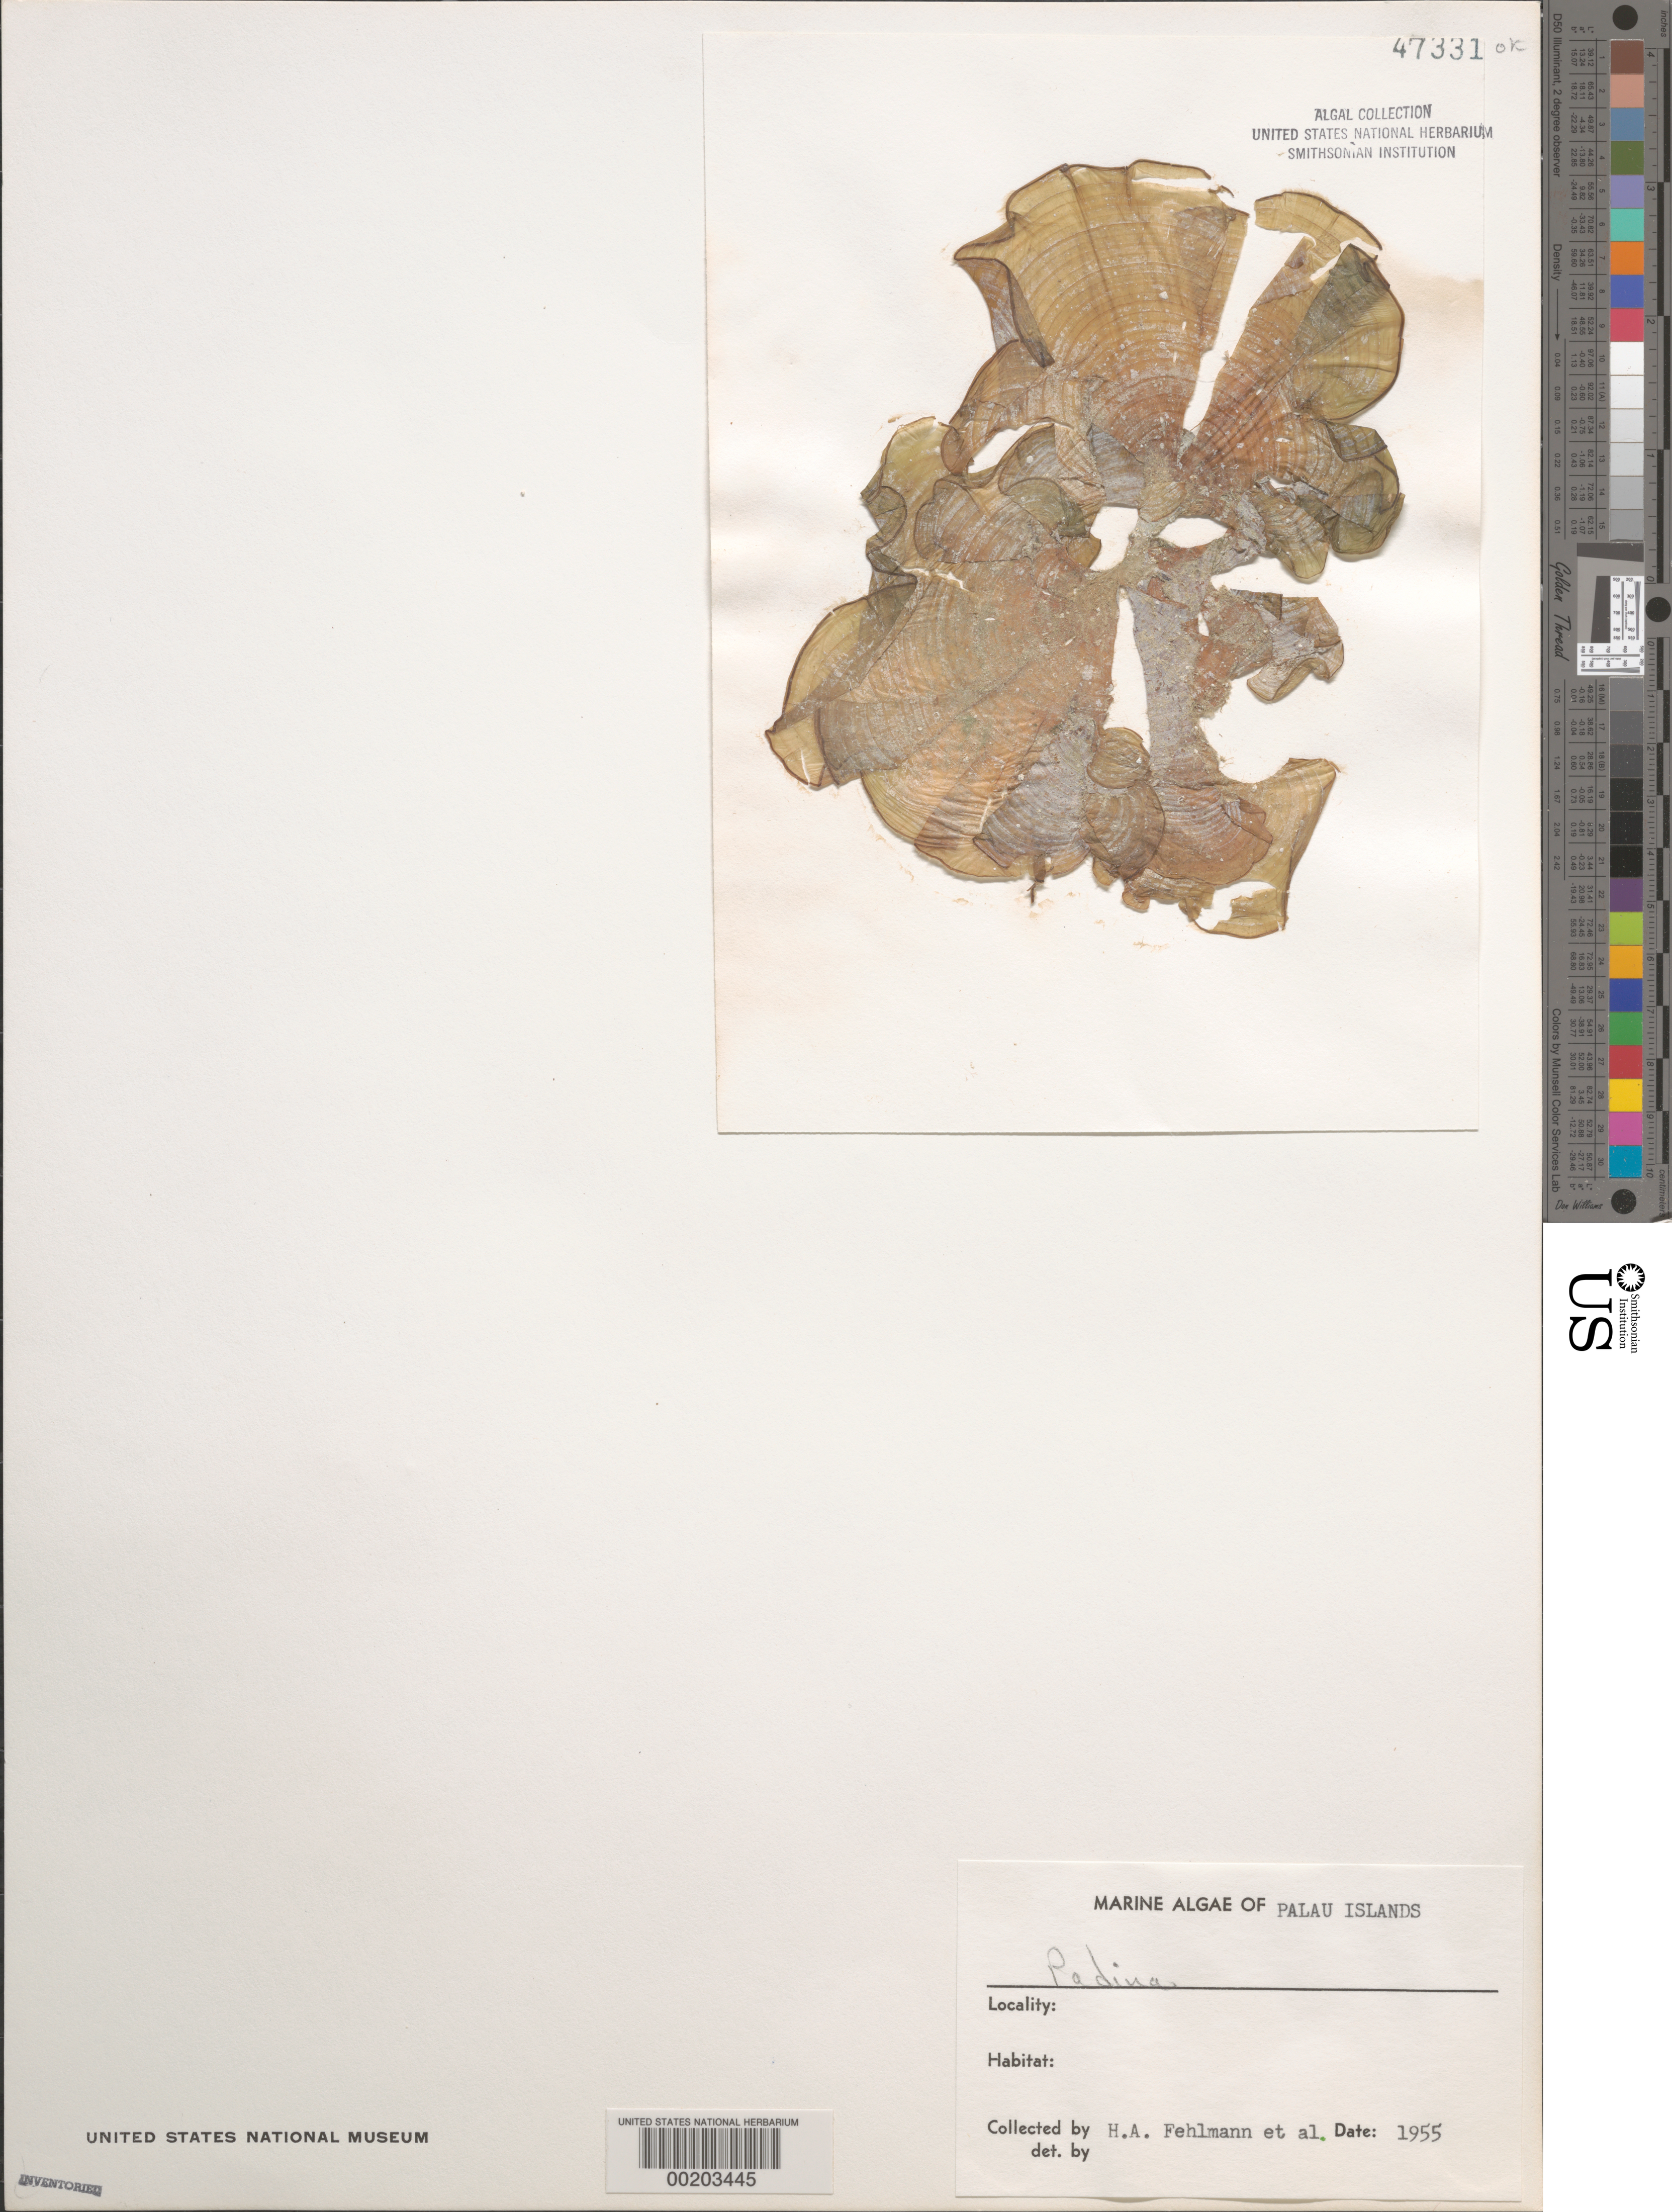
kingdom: Chromista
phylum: Ochrophyta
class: Phaeophyceae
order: Dictyotales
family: Dictyotaceae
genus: Padina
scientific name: Padina sp.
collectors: H. Fehlmann et al.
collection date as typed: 1955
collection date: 1955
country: Palau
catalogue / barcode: US 47331